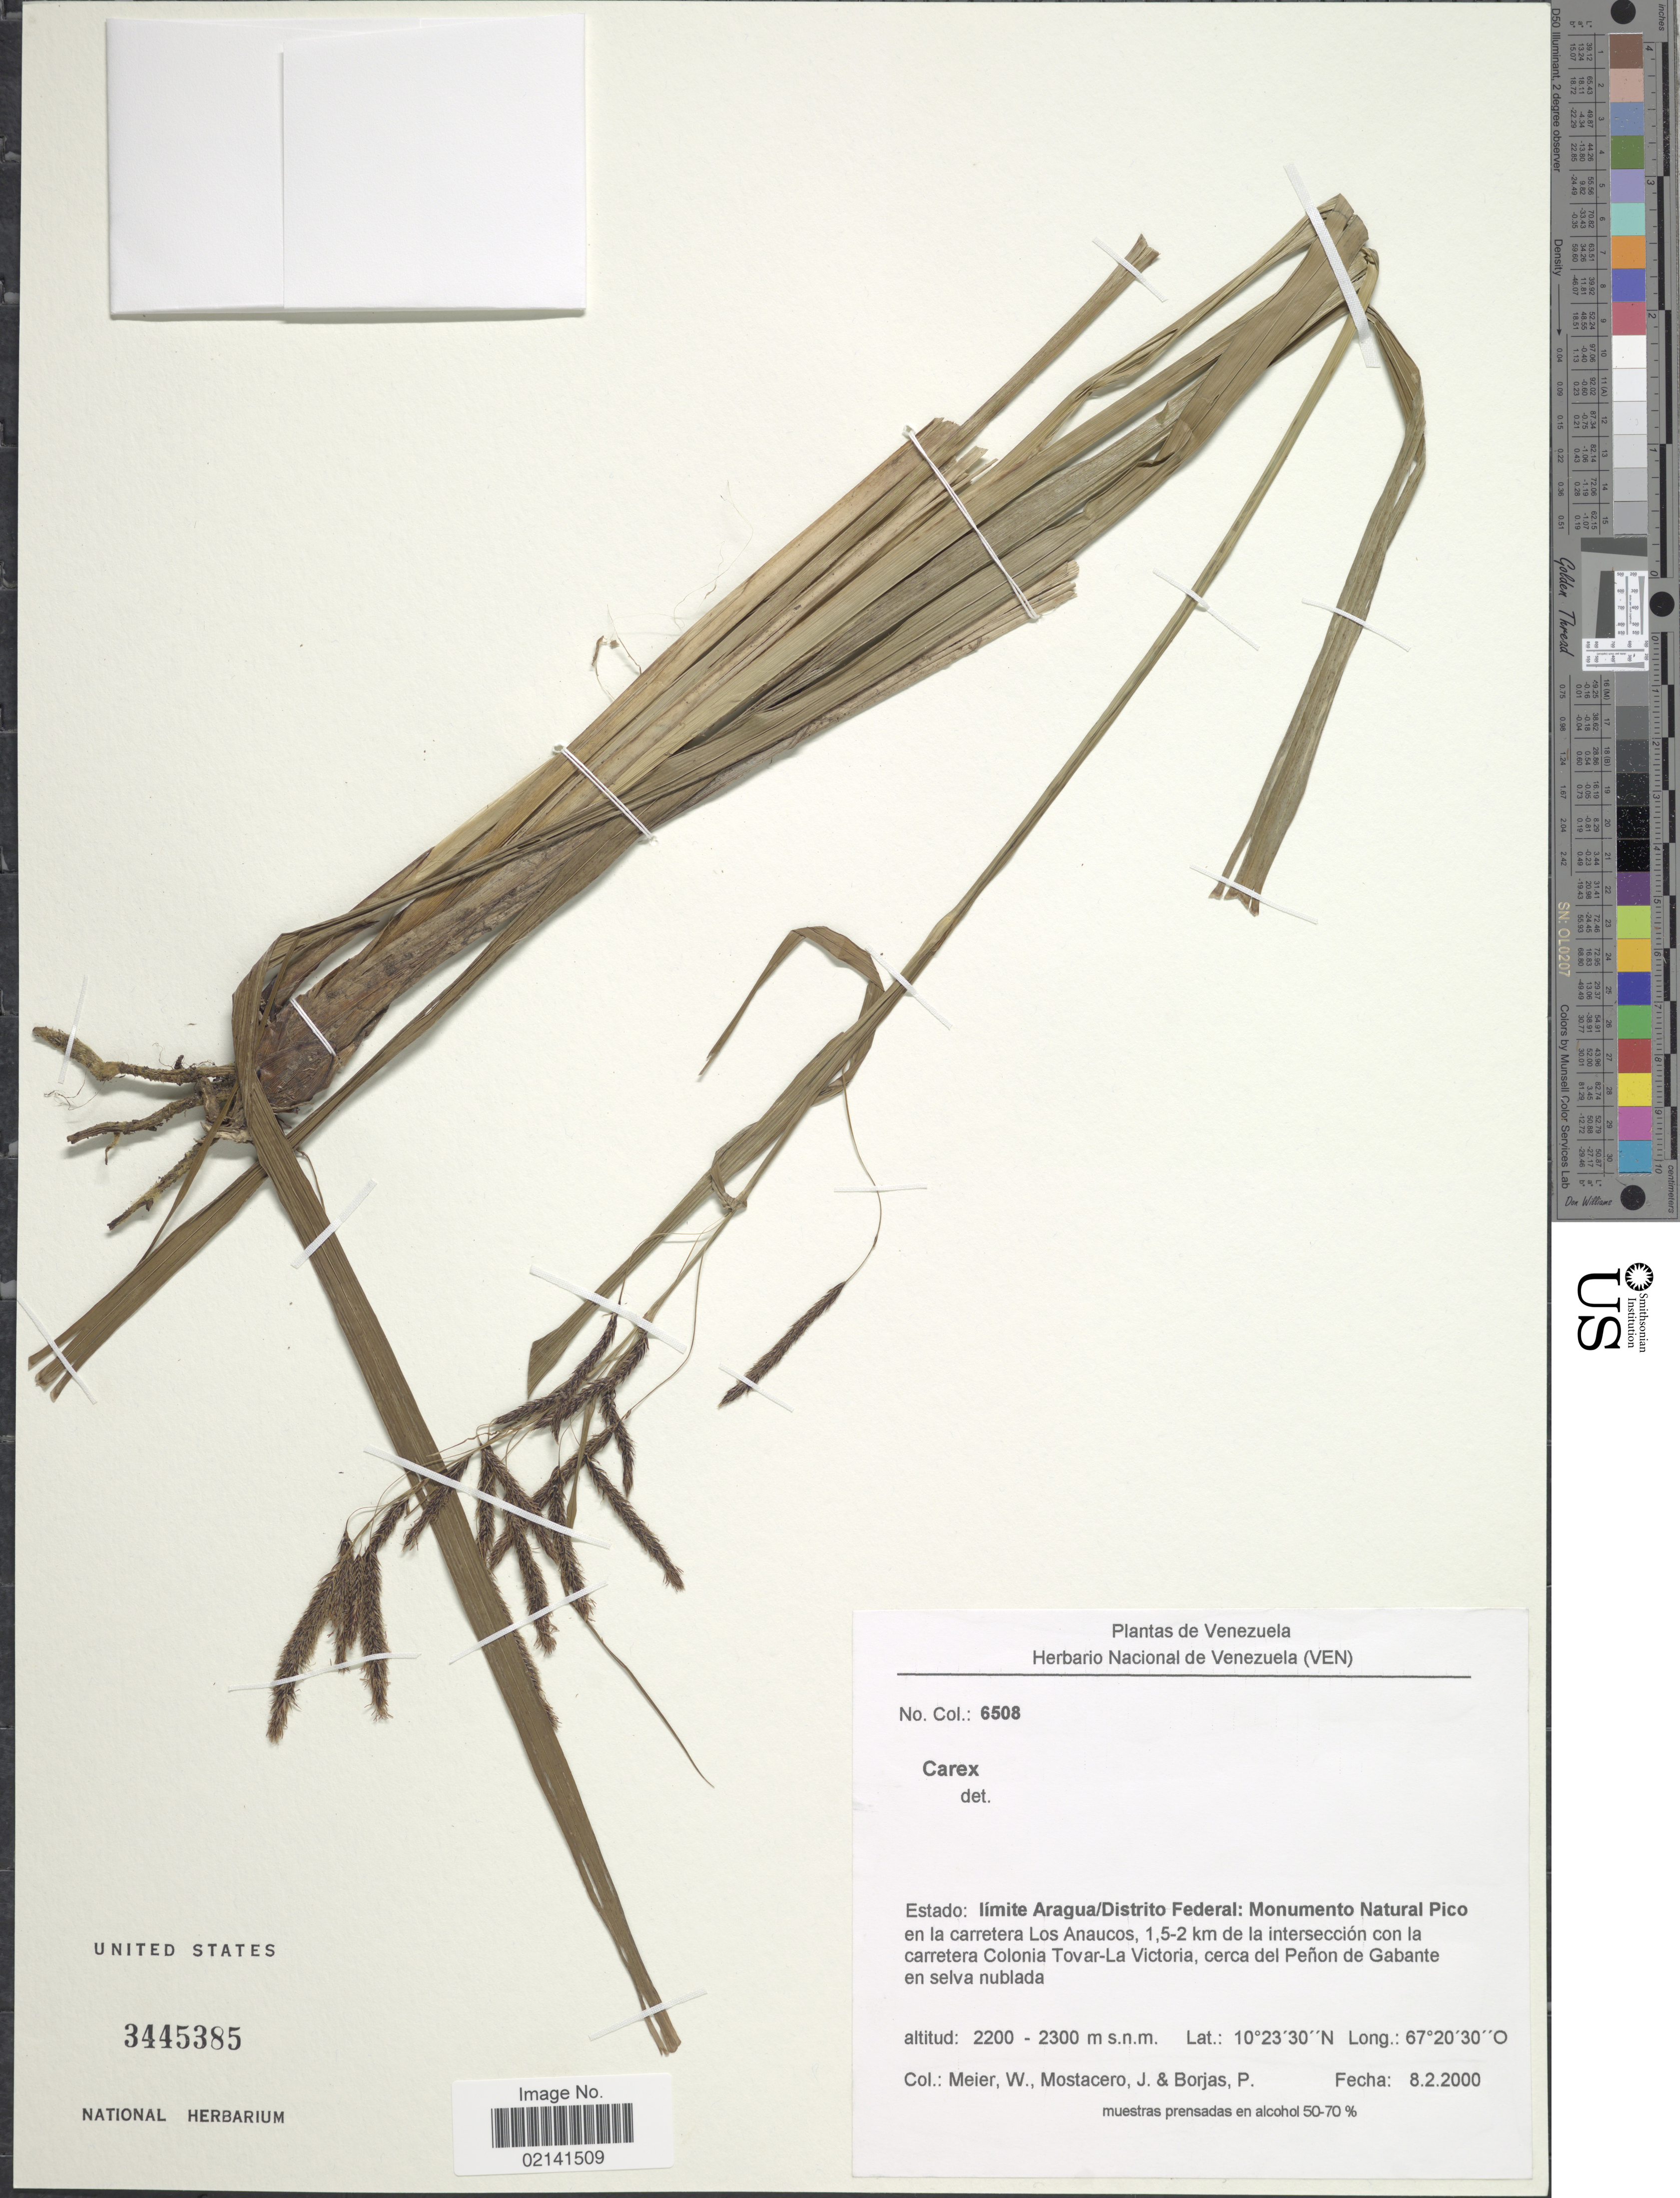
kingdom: Plantae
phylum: Tracheophyta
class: Liliopsida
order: Poales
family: Cyperaceae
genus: Carex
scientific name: Carex sp.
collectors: W. Meier, J. Mostacero & P. Borjas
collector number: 6508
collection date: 2000-02-08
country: Venezuela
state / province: Aragua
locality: Estado: limite Aragua/Distrito Federal: Monumento Natural Pico en la carretera Los Anaucos, 1,5-2 km de la intersection con la carretera Colonia Tovar-La Victoria, cerca del Penon de Gabante en selva nublada.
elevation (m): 2200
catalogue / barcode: US 3445385